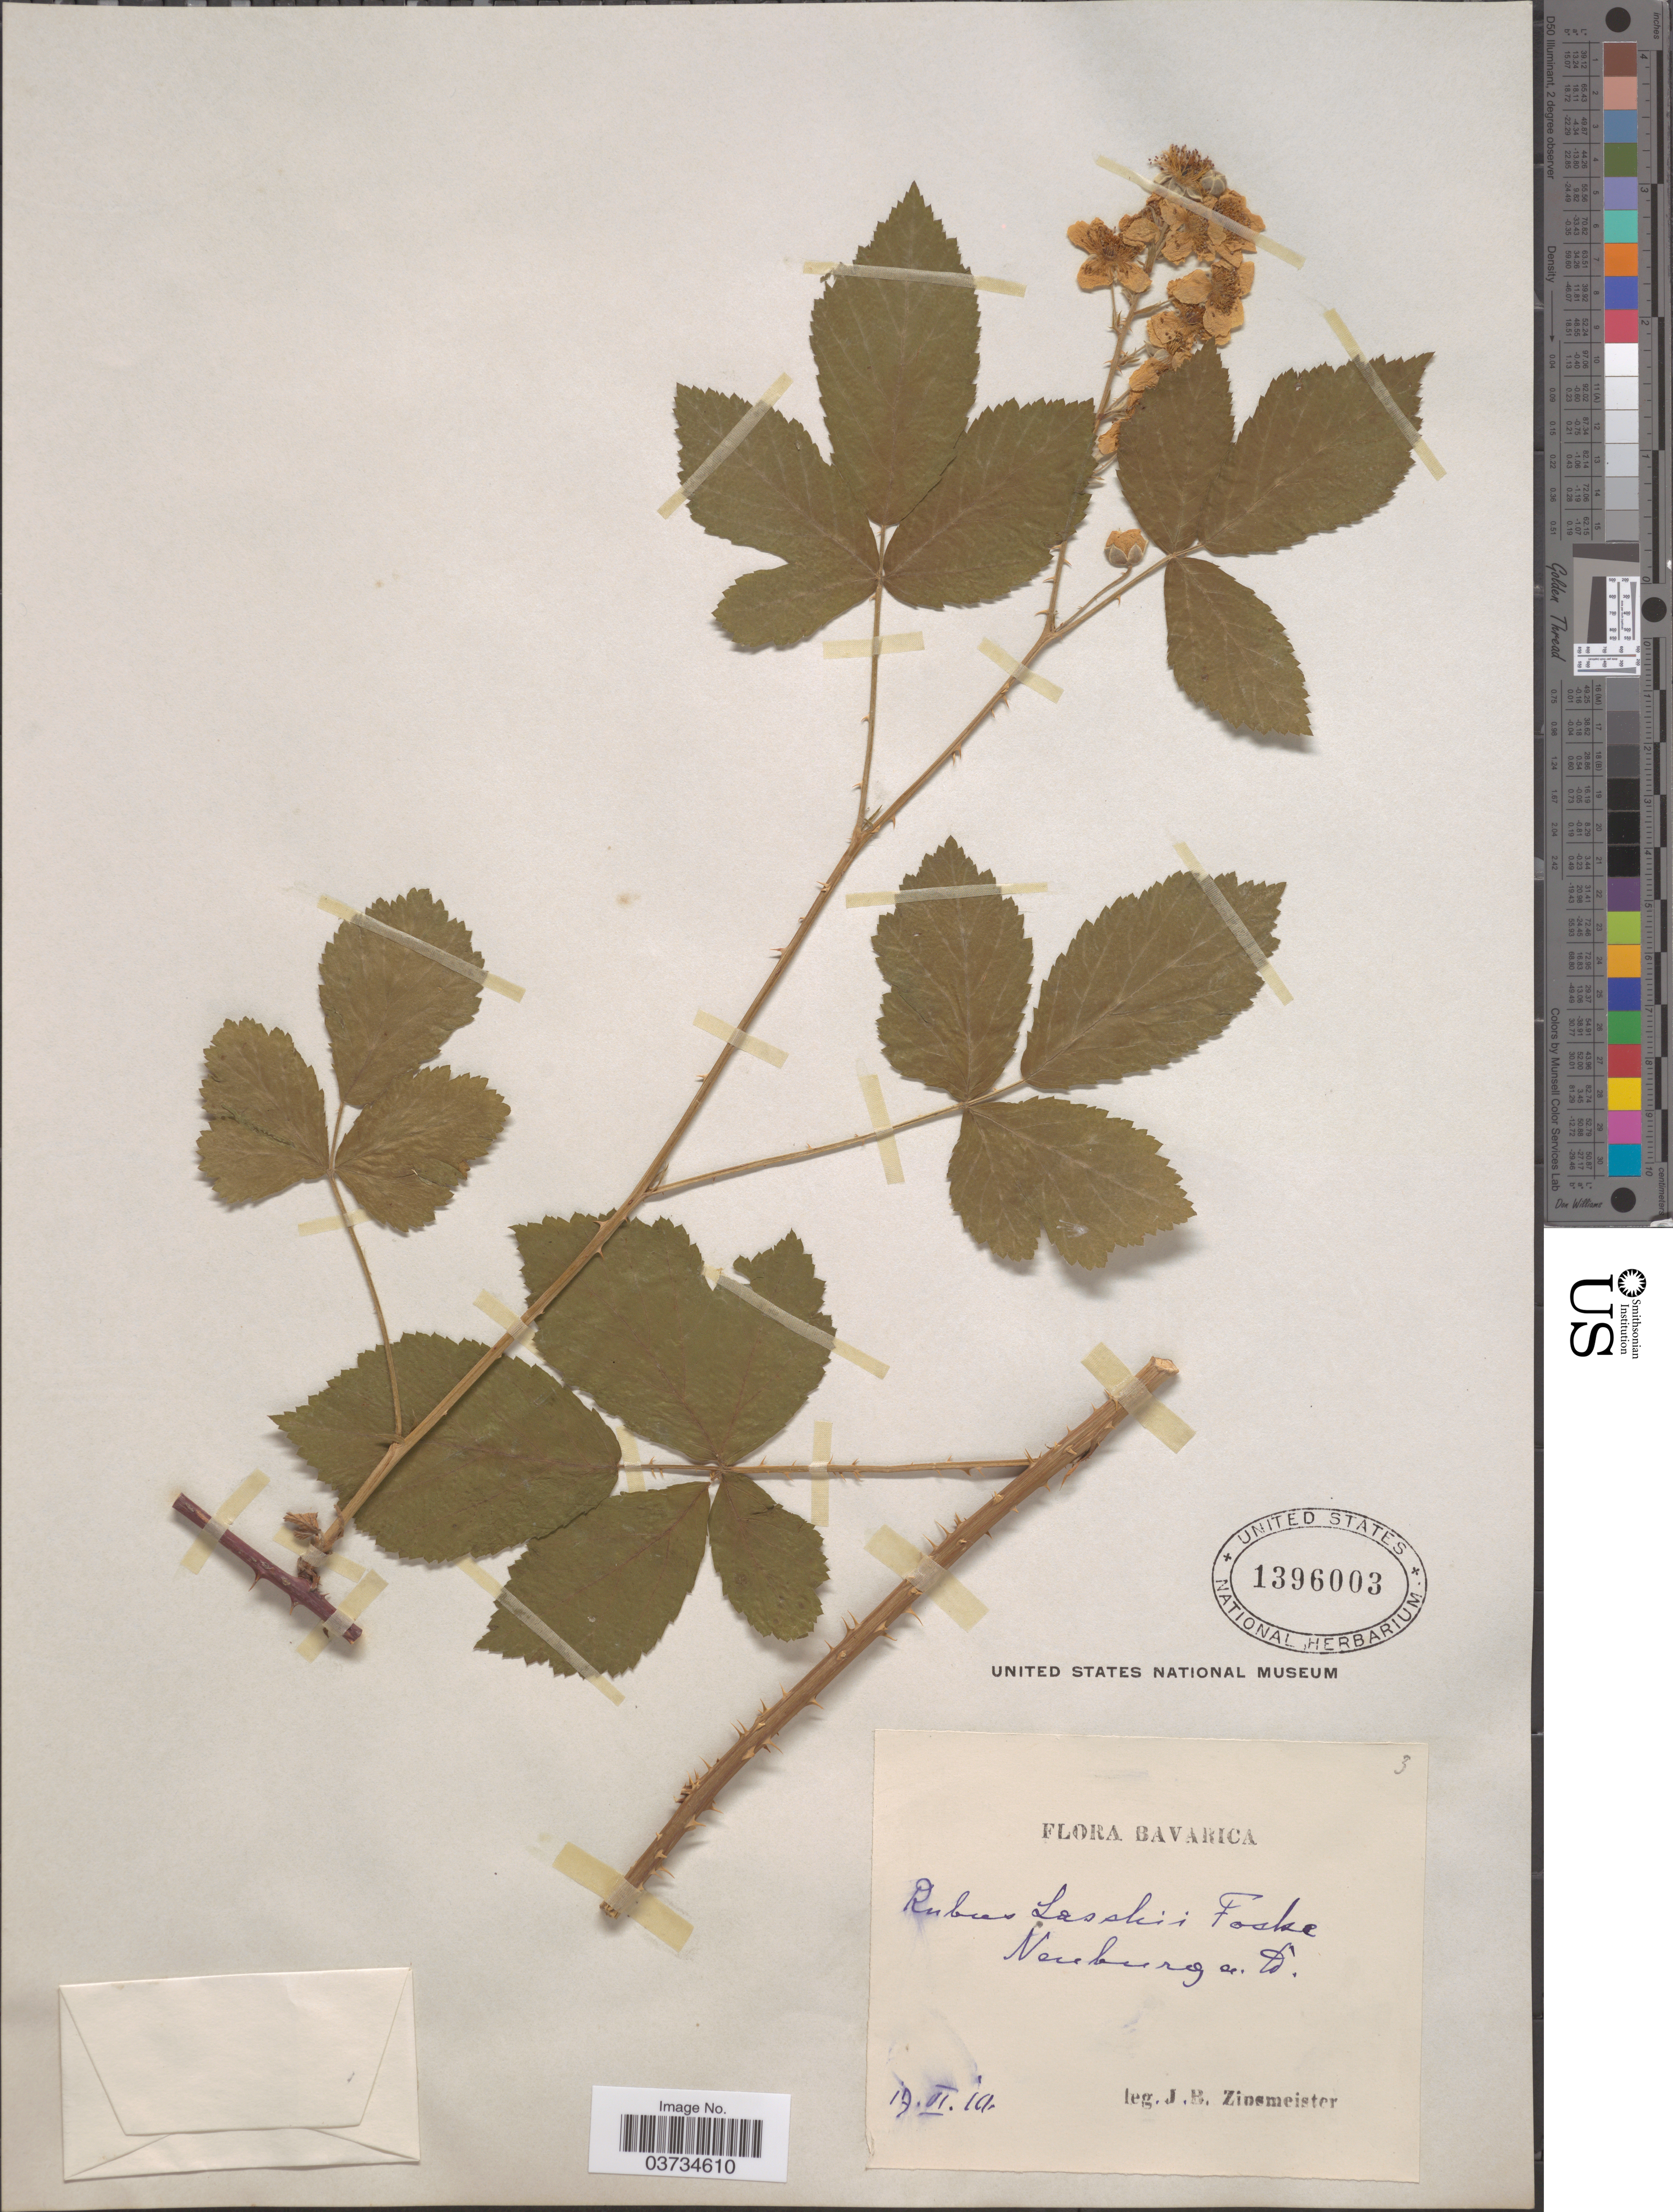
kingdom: Plantae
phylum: Tracheophyta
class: Magnoliopsida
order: Rosales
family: Rosaceae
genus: Rubus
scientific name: Rubus laschii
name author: Focke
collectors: J. Zinsmeister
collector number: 3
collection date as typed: Transcribed d/m/y: 17/6/10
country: Germany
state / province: Bayern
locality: Bavarica. Neuburg a. D [interpreted].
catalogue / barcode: US 1396003